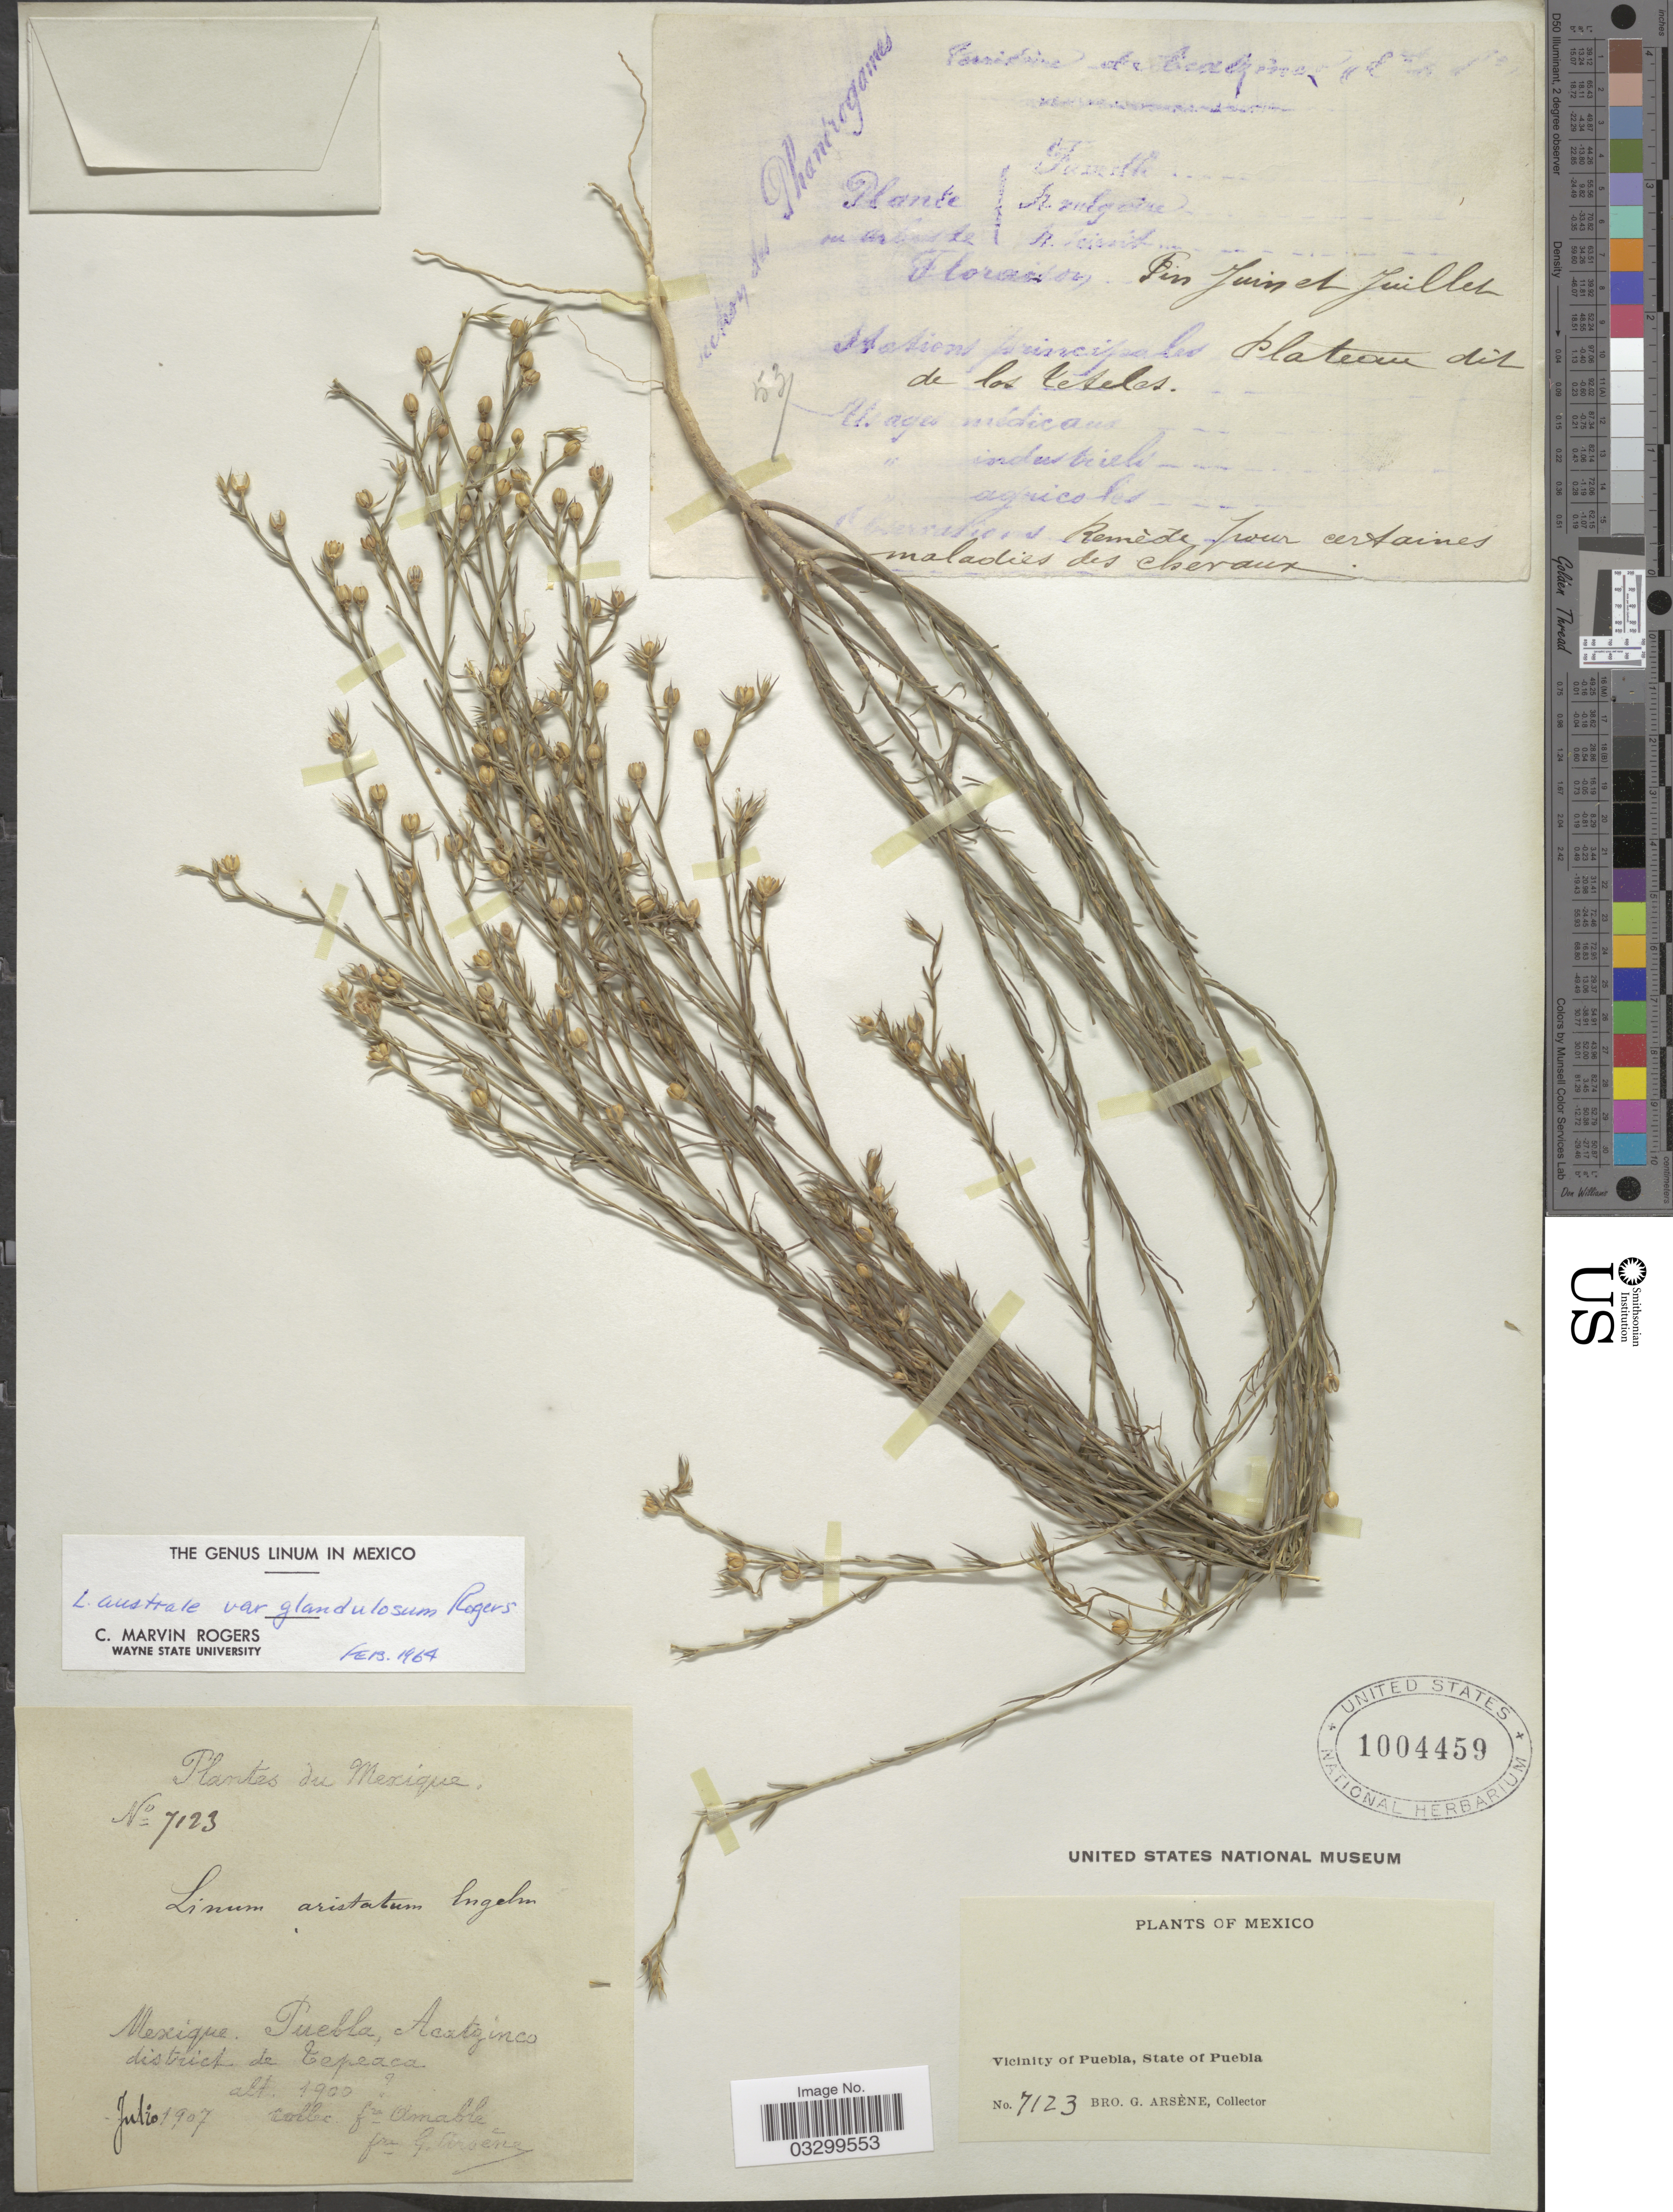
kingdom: Plantae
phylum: Tracheophyta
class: Magnoliopsida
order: Malpighiales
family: Linaceae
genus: Linum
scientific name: Linum australe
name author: A. Heller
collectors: B. Amable & Bro. G. Arsène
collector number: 7123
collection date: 1907-07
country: Mexico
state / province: Puebla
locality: Vicinity of Puebla. Acatzinco district de Tepeaca.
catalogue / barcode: US 1004459